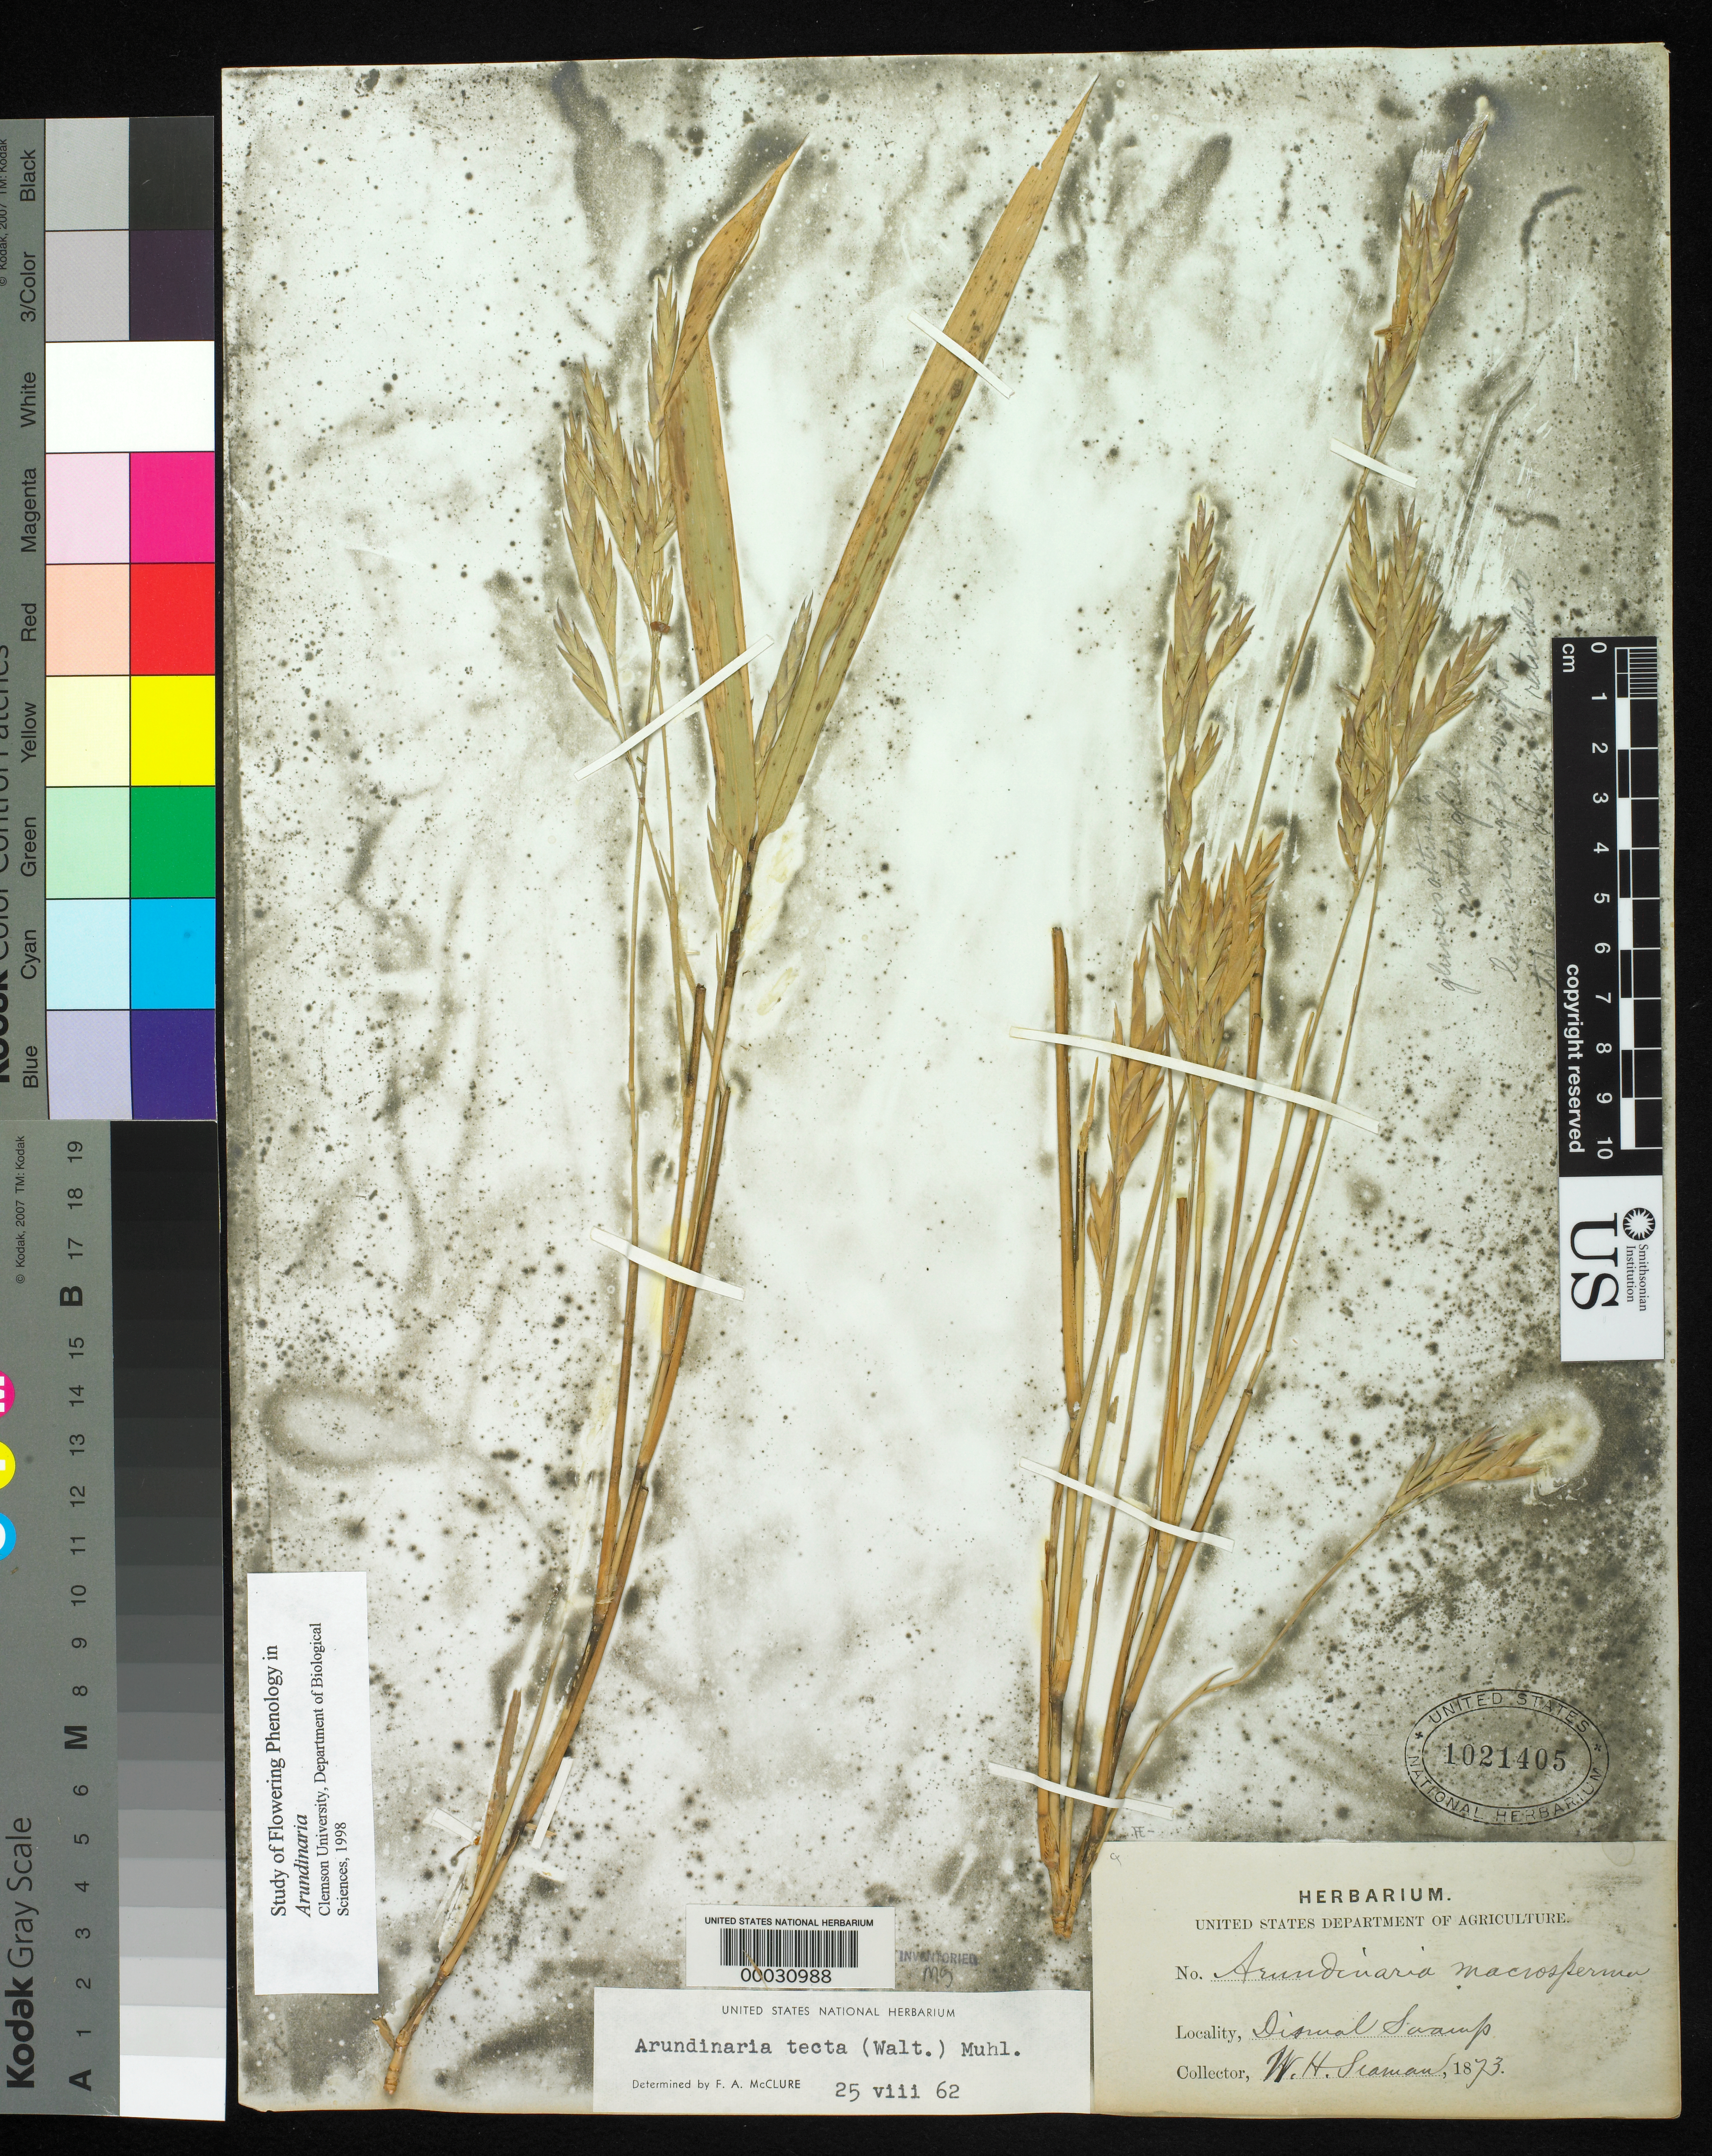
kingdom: Plantae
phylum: Tracheophyta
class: Liliopsida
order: Poales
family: Poaceae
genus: Arundinaria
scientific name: Arundinaria tecta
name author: (Walter) Muhl.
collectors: W. Seaman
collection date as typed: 1873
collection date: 1873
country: United States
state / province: Virginia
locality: Great dismal swamp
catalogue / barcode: US 1021405